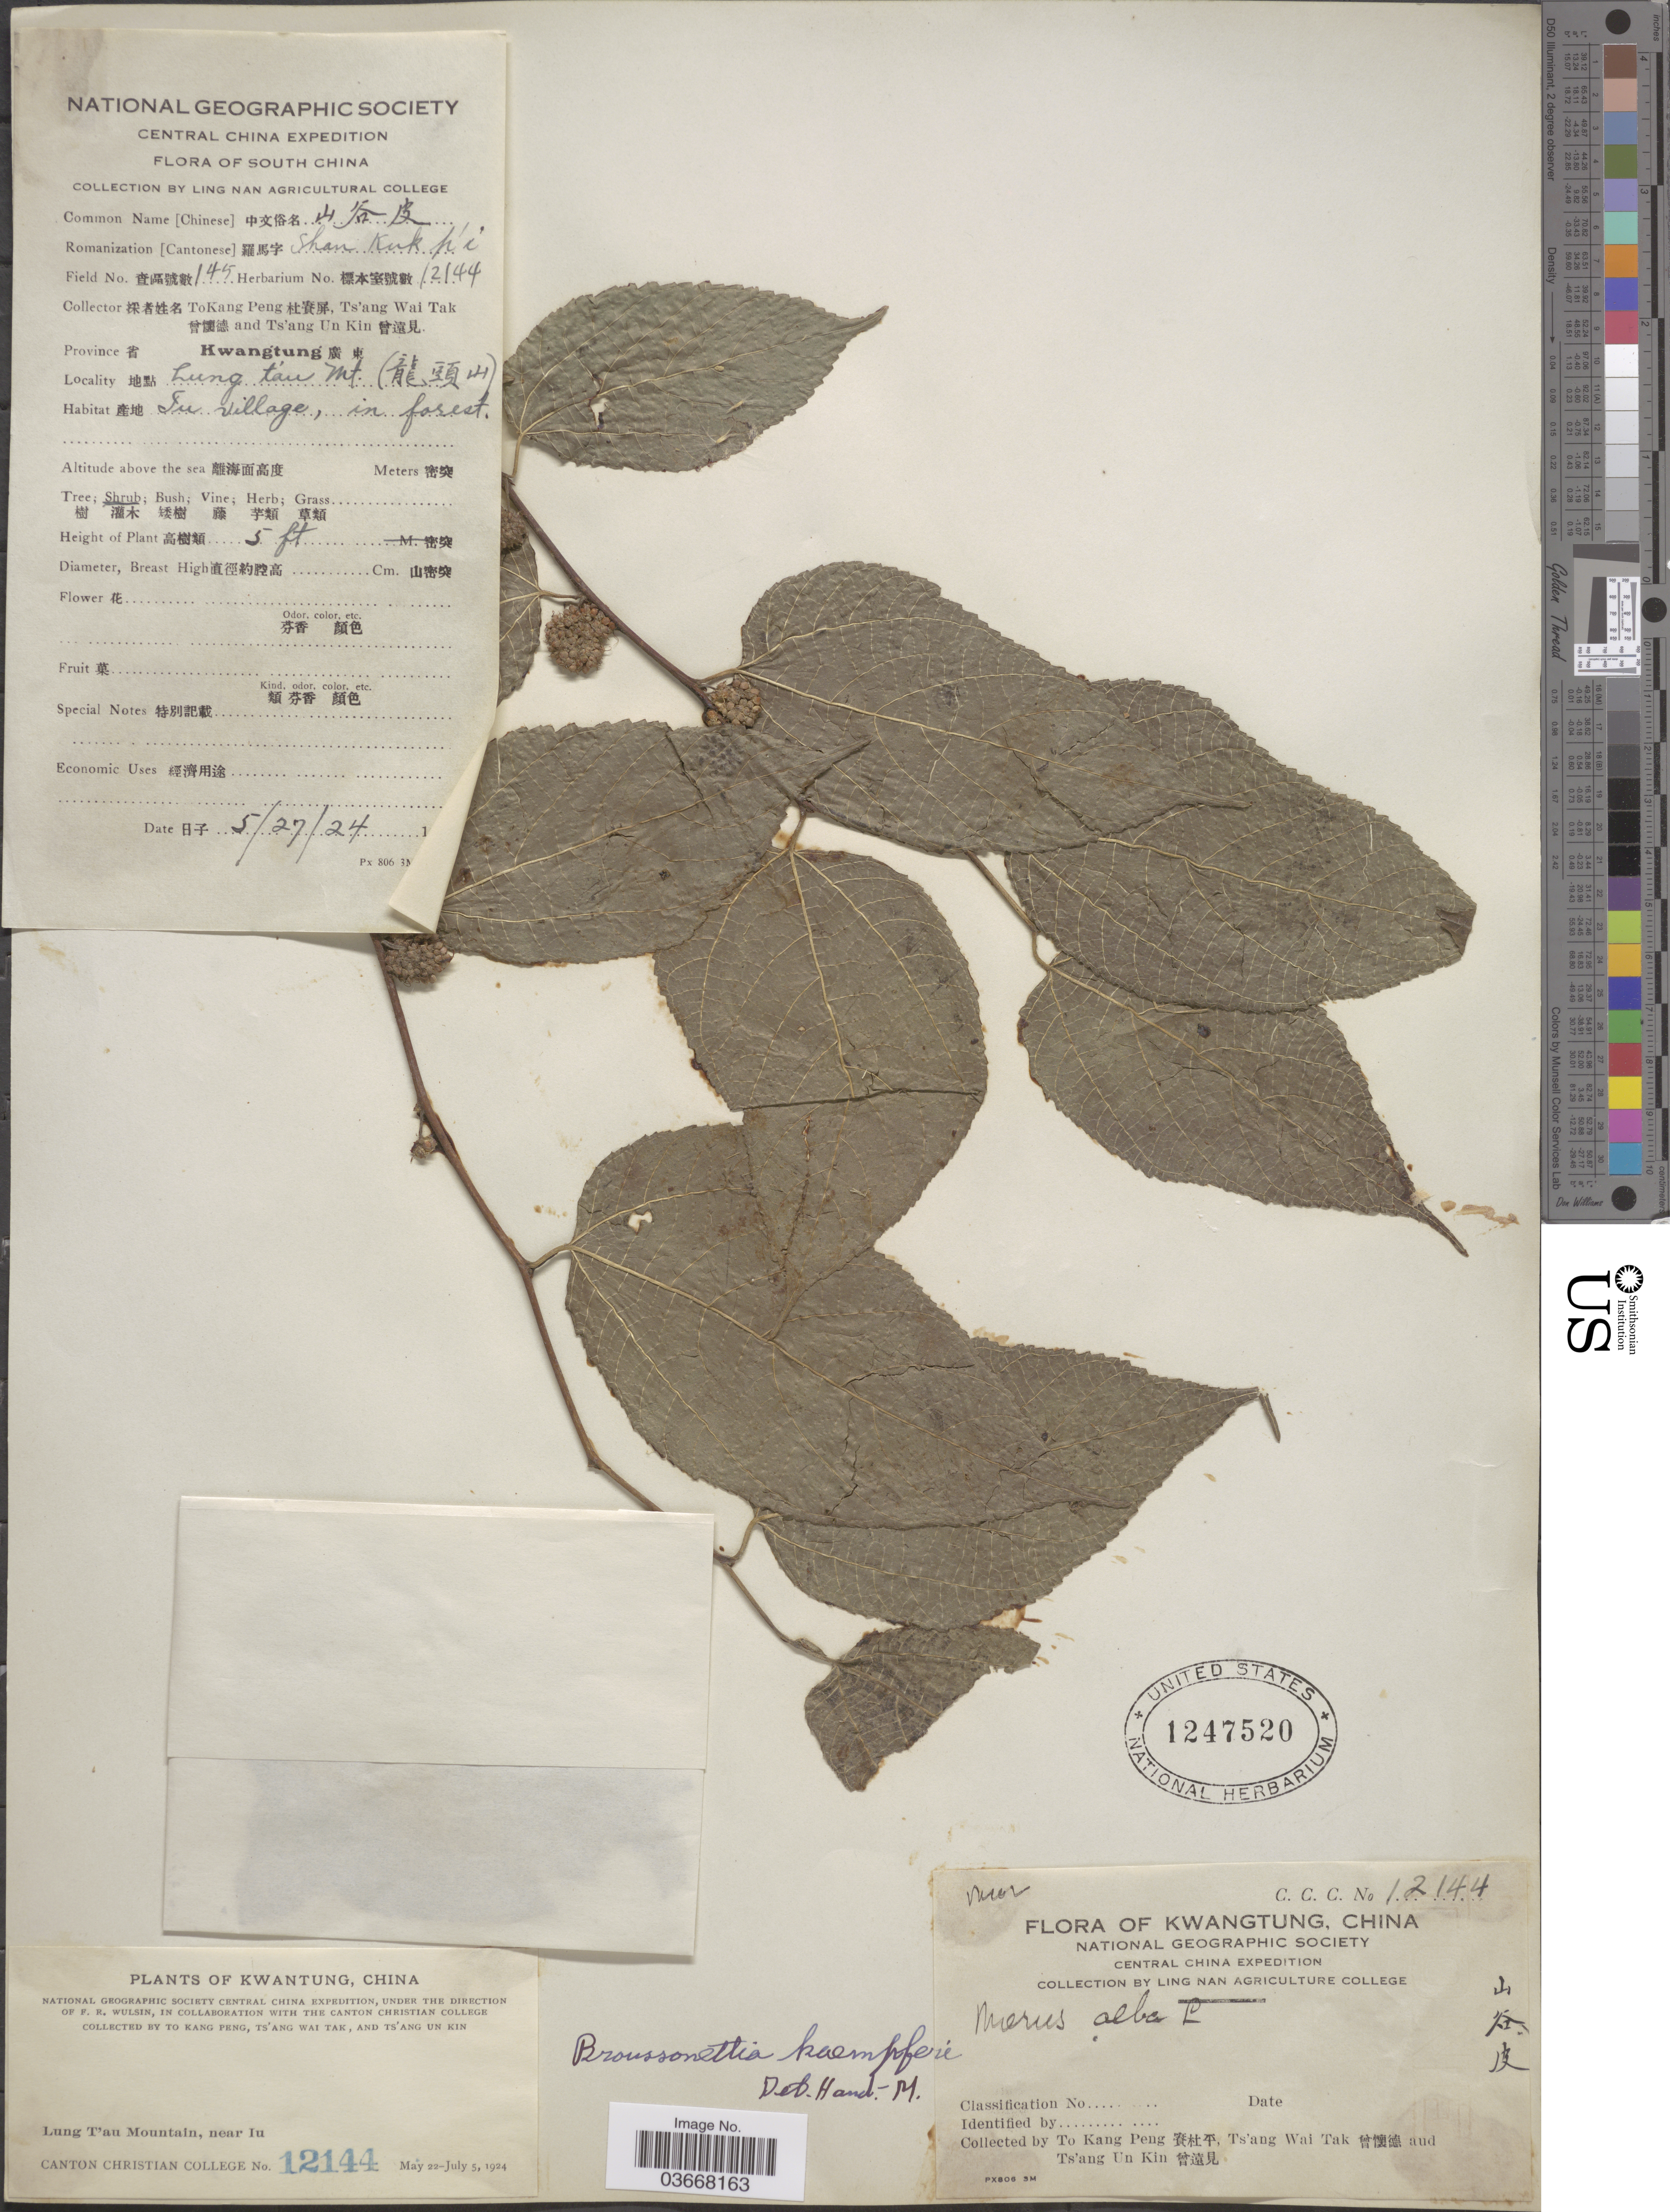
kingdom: Plantae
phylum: Tracheophyta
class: Magnoliopsida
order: Rosales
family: Moraceae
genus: Broussonetia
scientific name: Broussonetia kaempferi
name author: Siebold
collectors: K. Peng, W. T. Tsang & Ts' Ang Un Kin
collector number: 12144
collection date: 1924-05-27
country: China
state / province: Guangdong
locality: Kwangtung. Lung T'au Mountain, near Iu. Iu village. South China.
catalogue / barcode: US 1247520